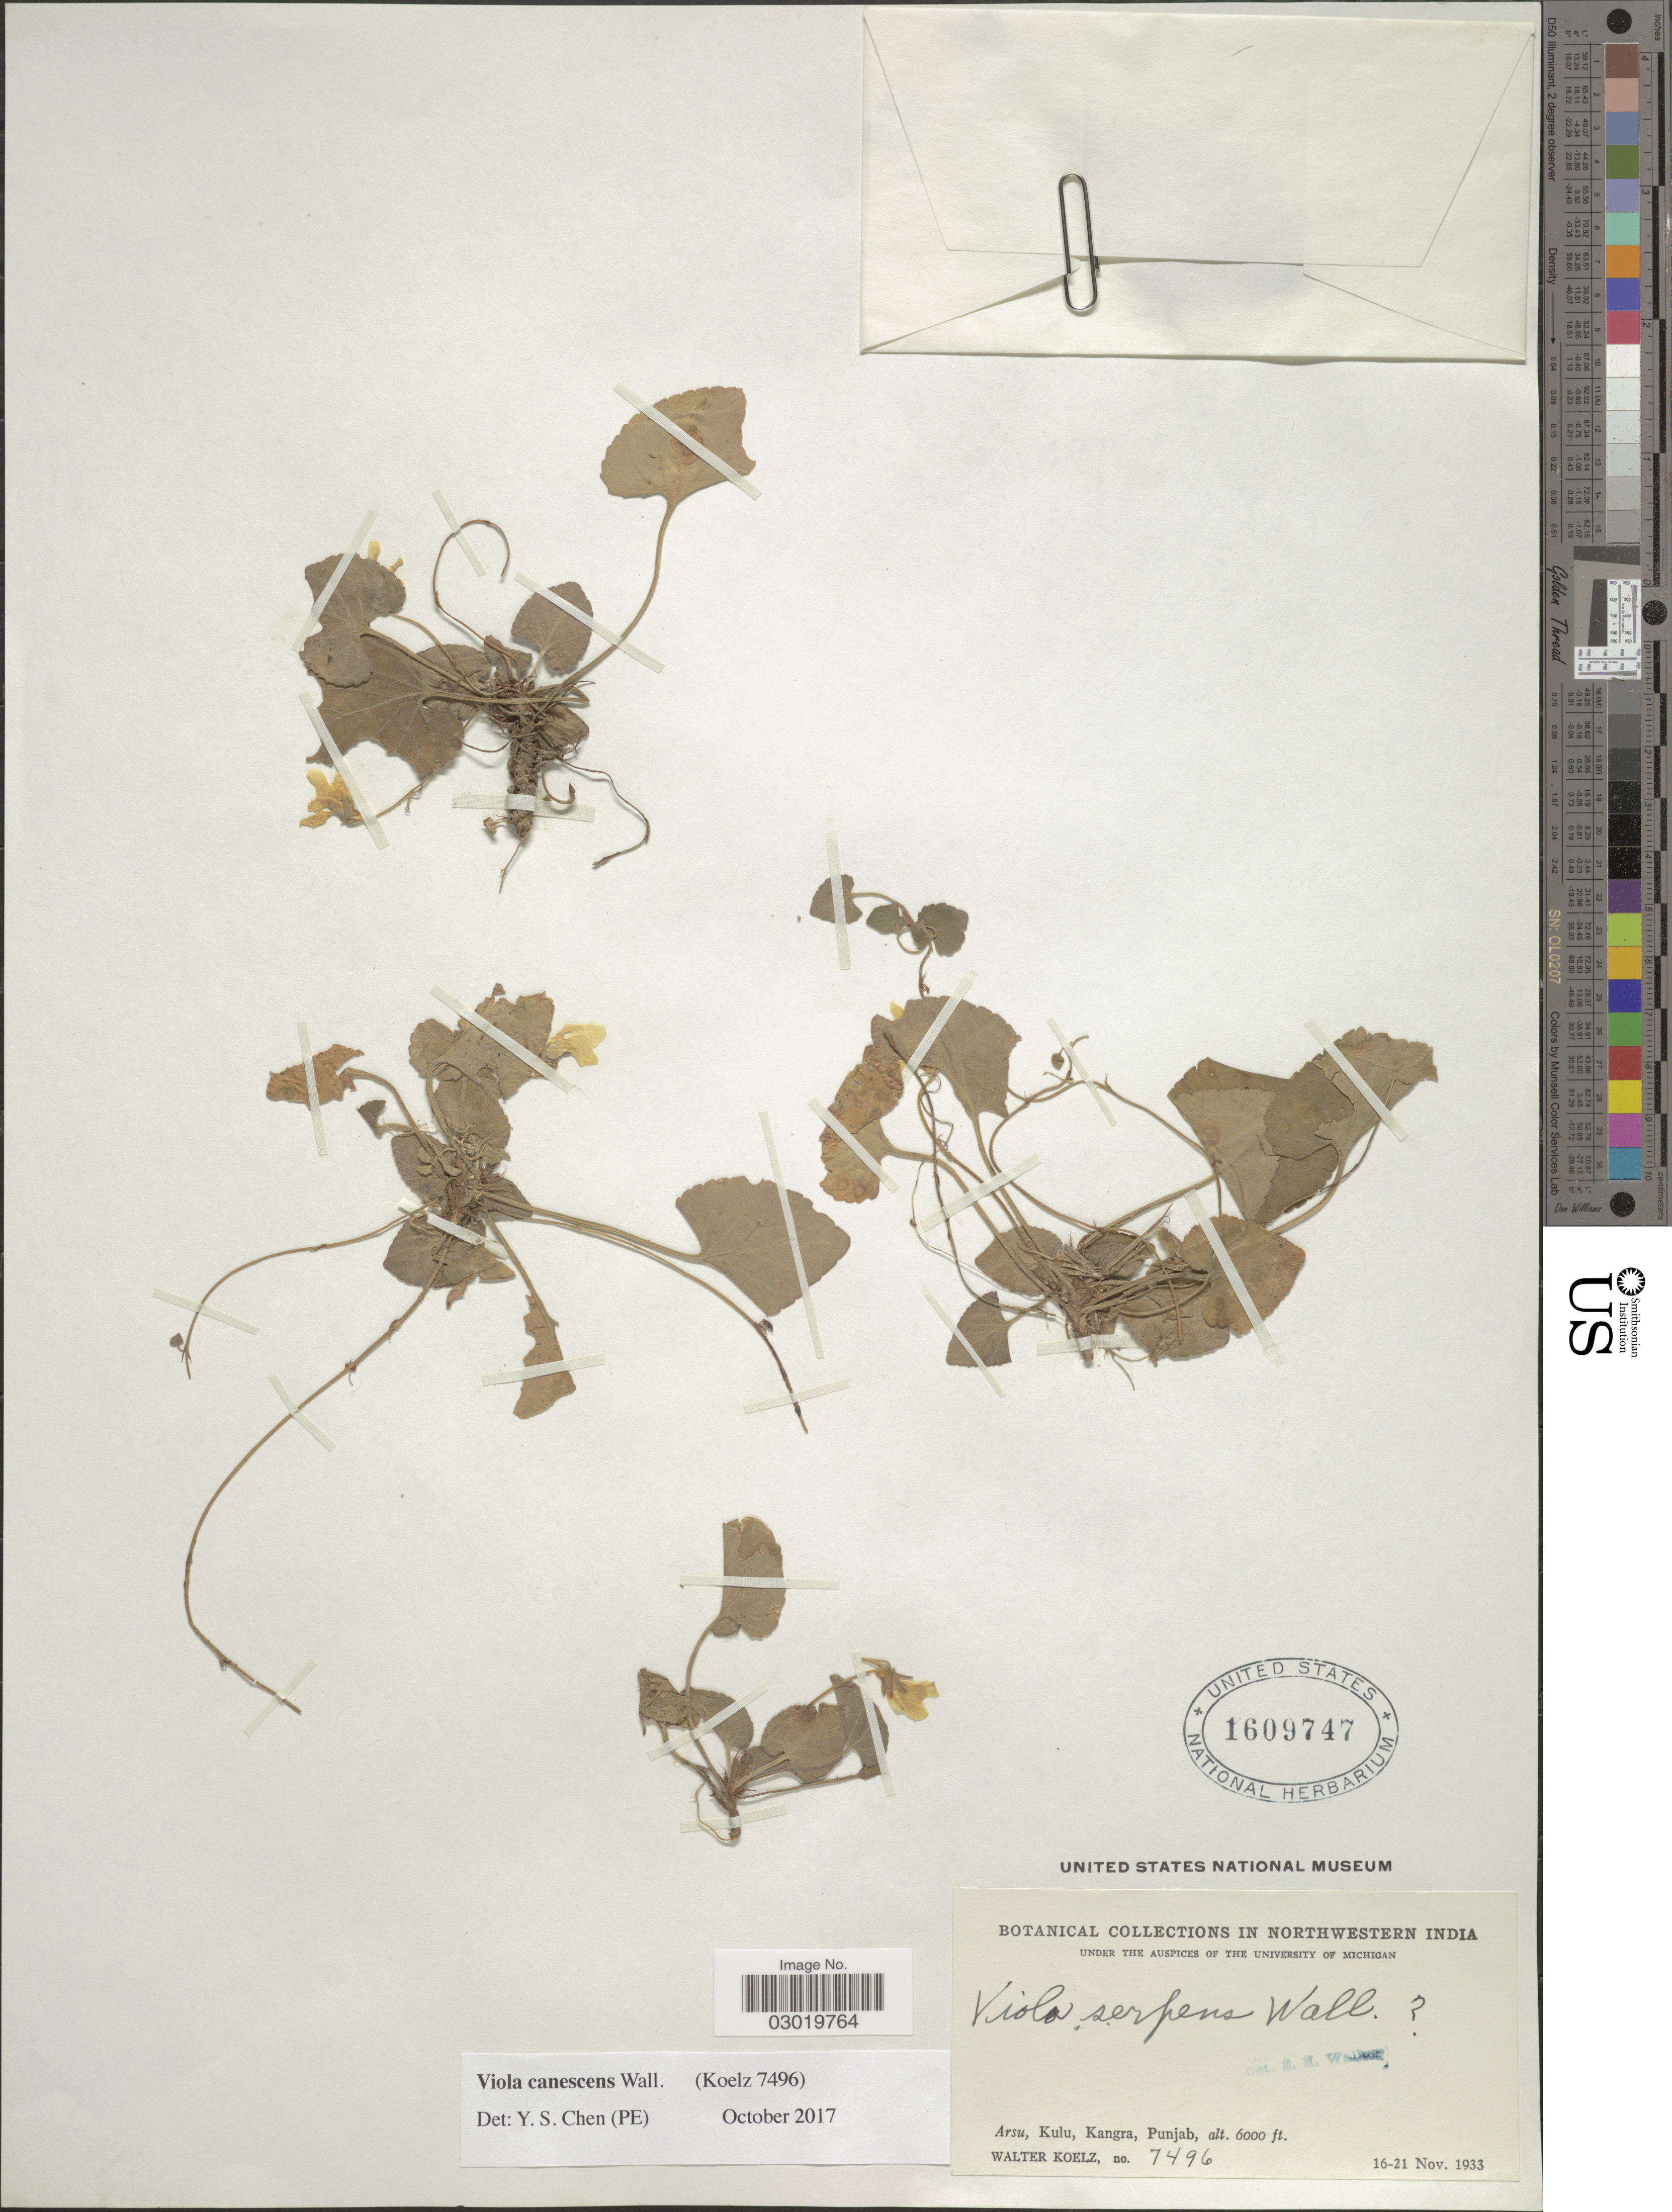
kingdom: Plantae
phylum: Tracheophyta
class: Magnoliopsida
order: Malpighiales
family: Violaceae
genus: Viola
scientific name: Viola canescens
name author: Wall.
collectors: W. N. Koelz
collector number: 7496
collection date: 1933-11-16/1933-11-21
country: India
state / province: Himachal Pradesh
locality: Northwestern India. Arsu, Kulu, Kangra, Punjab.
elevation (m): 1829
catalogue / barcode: US 1609747